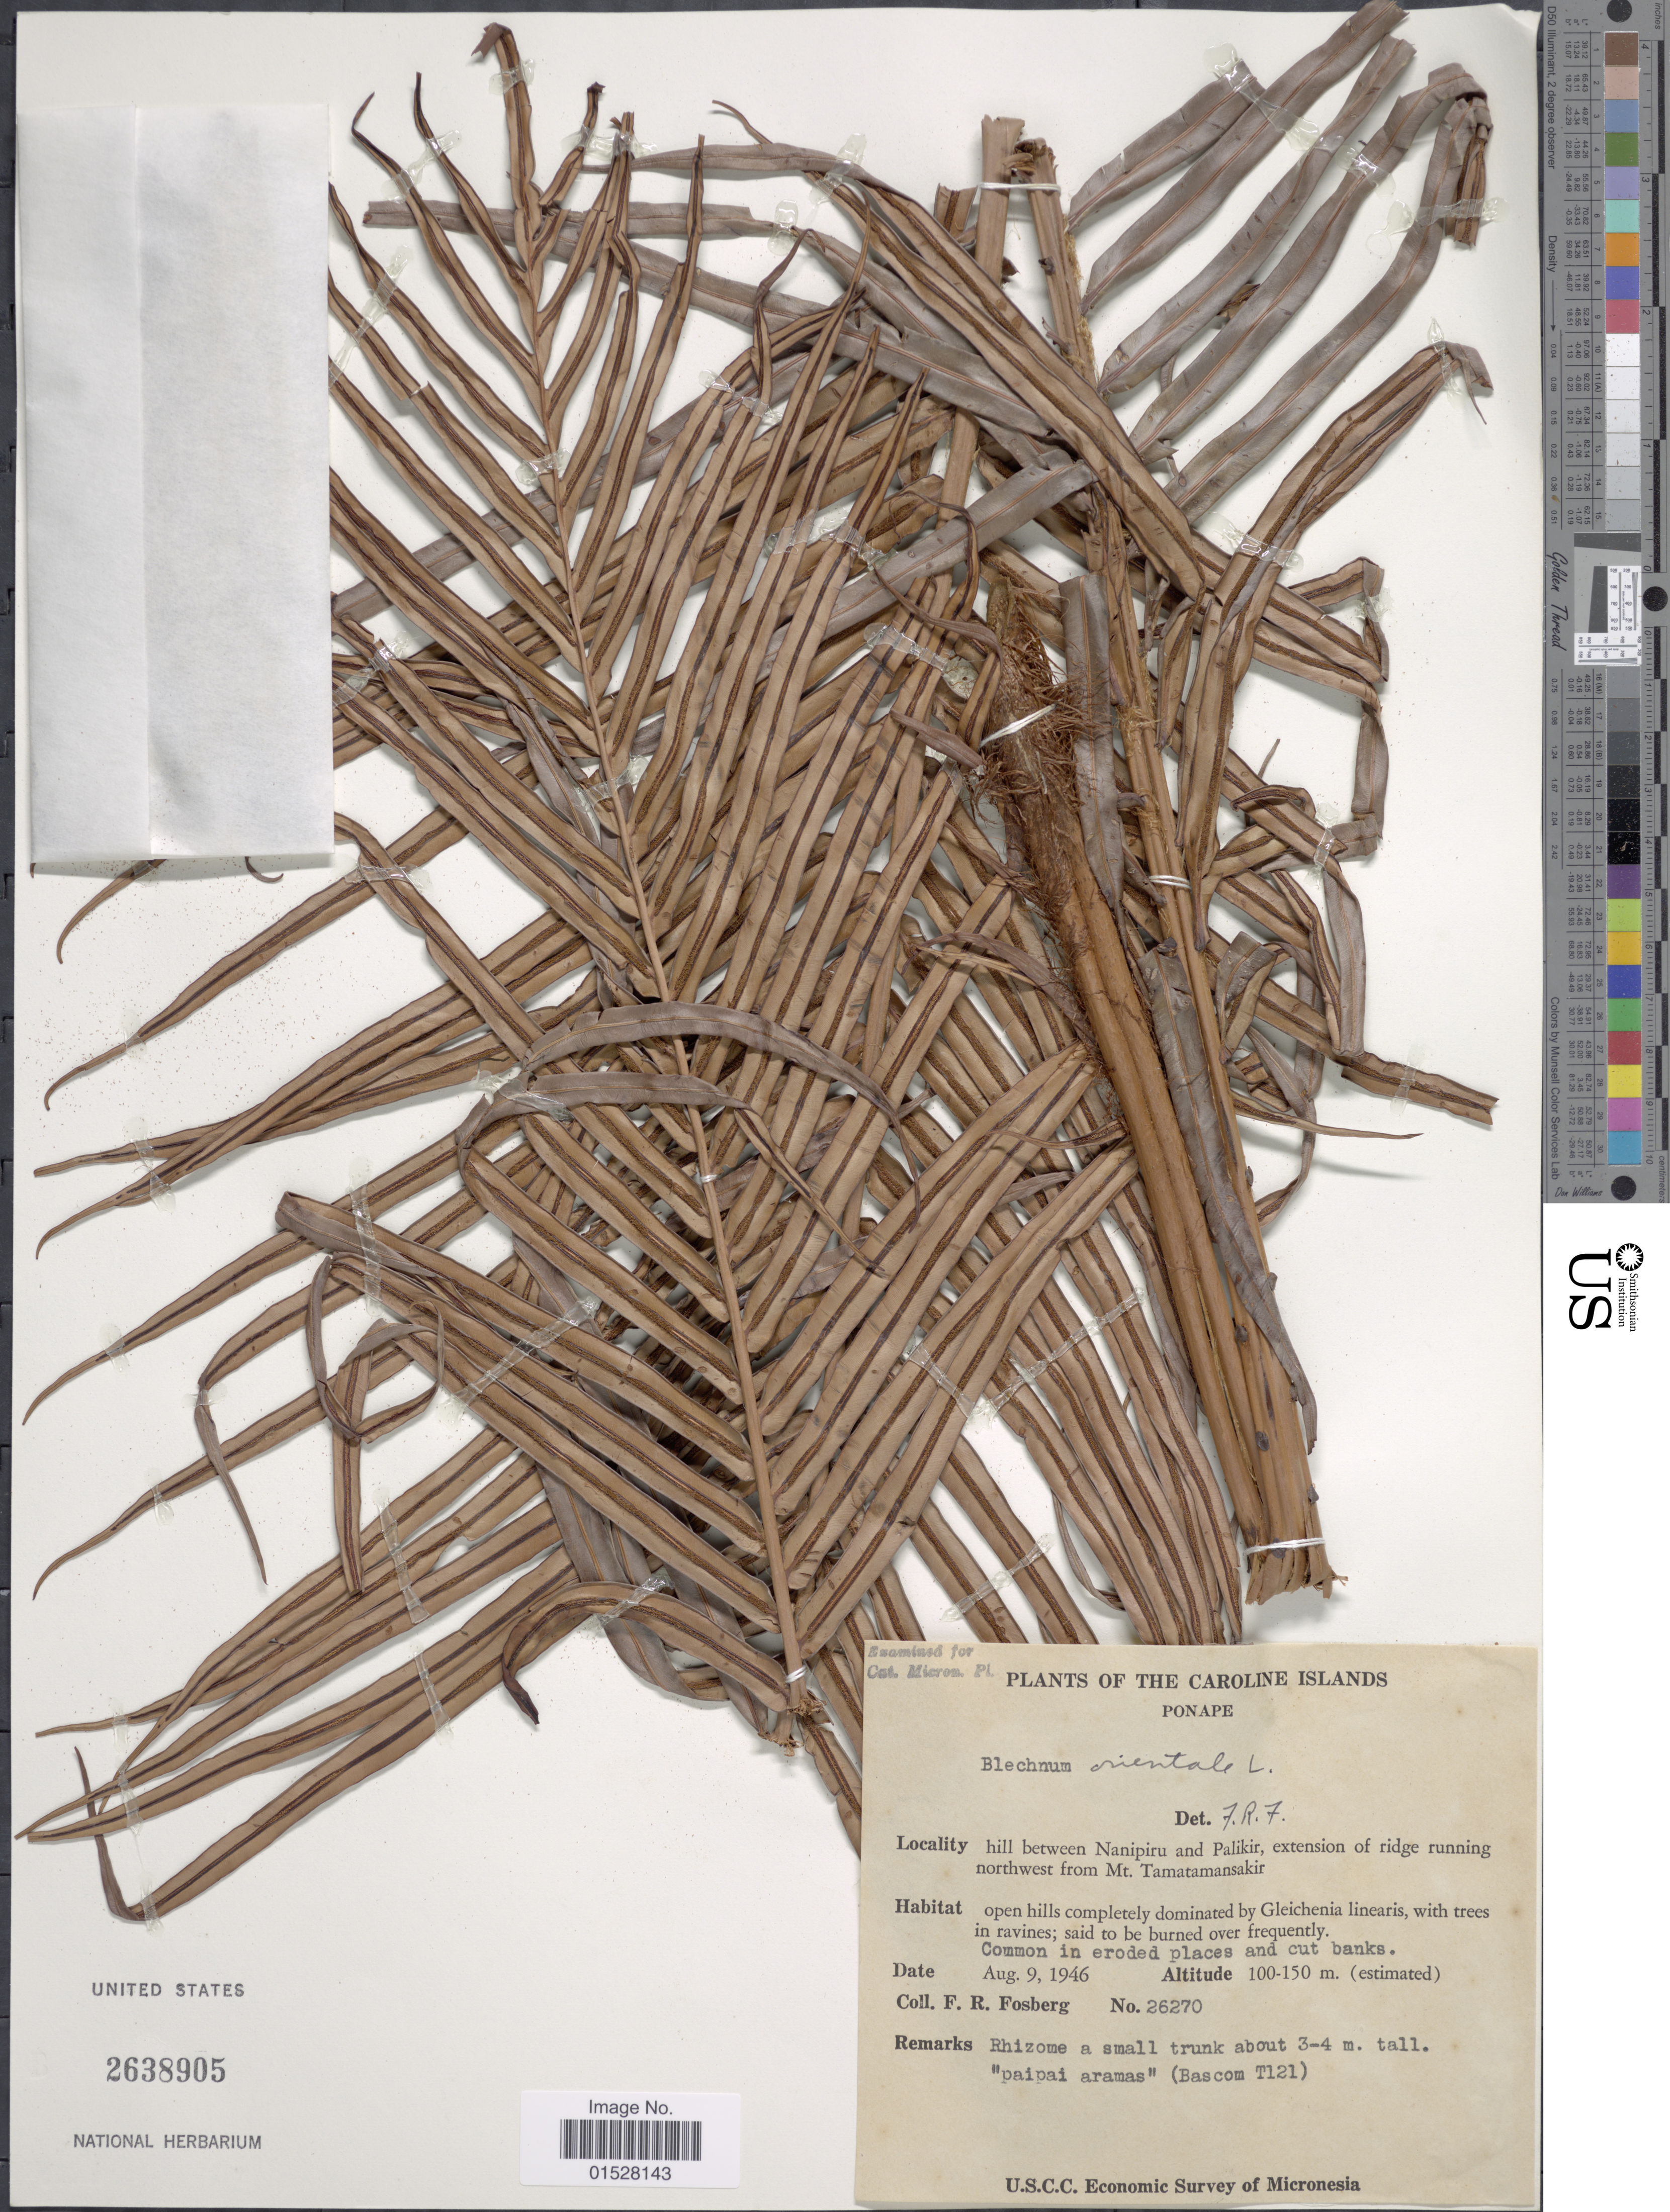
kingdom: Plantae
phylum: Tracheophyta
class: Polypodiopsida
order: Polypodiales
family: Blechnaceae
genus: Blechnum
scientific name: Blechnum orientale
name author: L.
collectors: F. R. Fosberg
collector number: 26270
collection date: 1946-08-09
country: Micronesia, Federated States of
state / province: Pohnpei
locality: Ponape, Caroline Islands, hill between Nanipiru and Palikir, extension of ridge running northwest from Mt. Tamatamansakir.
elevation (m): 100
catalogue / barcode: US 2638905